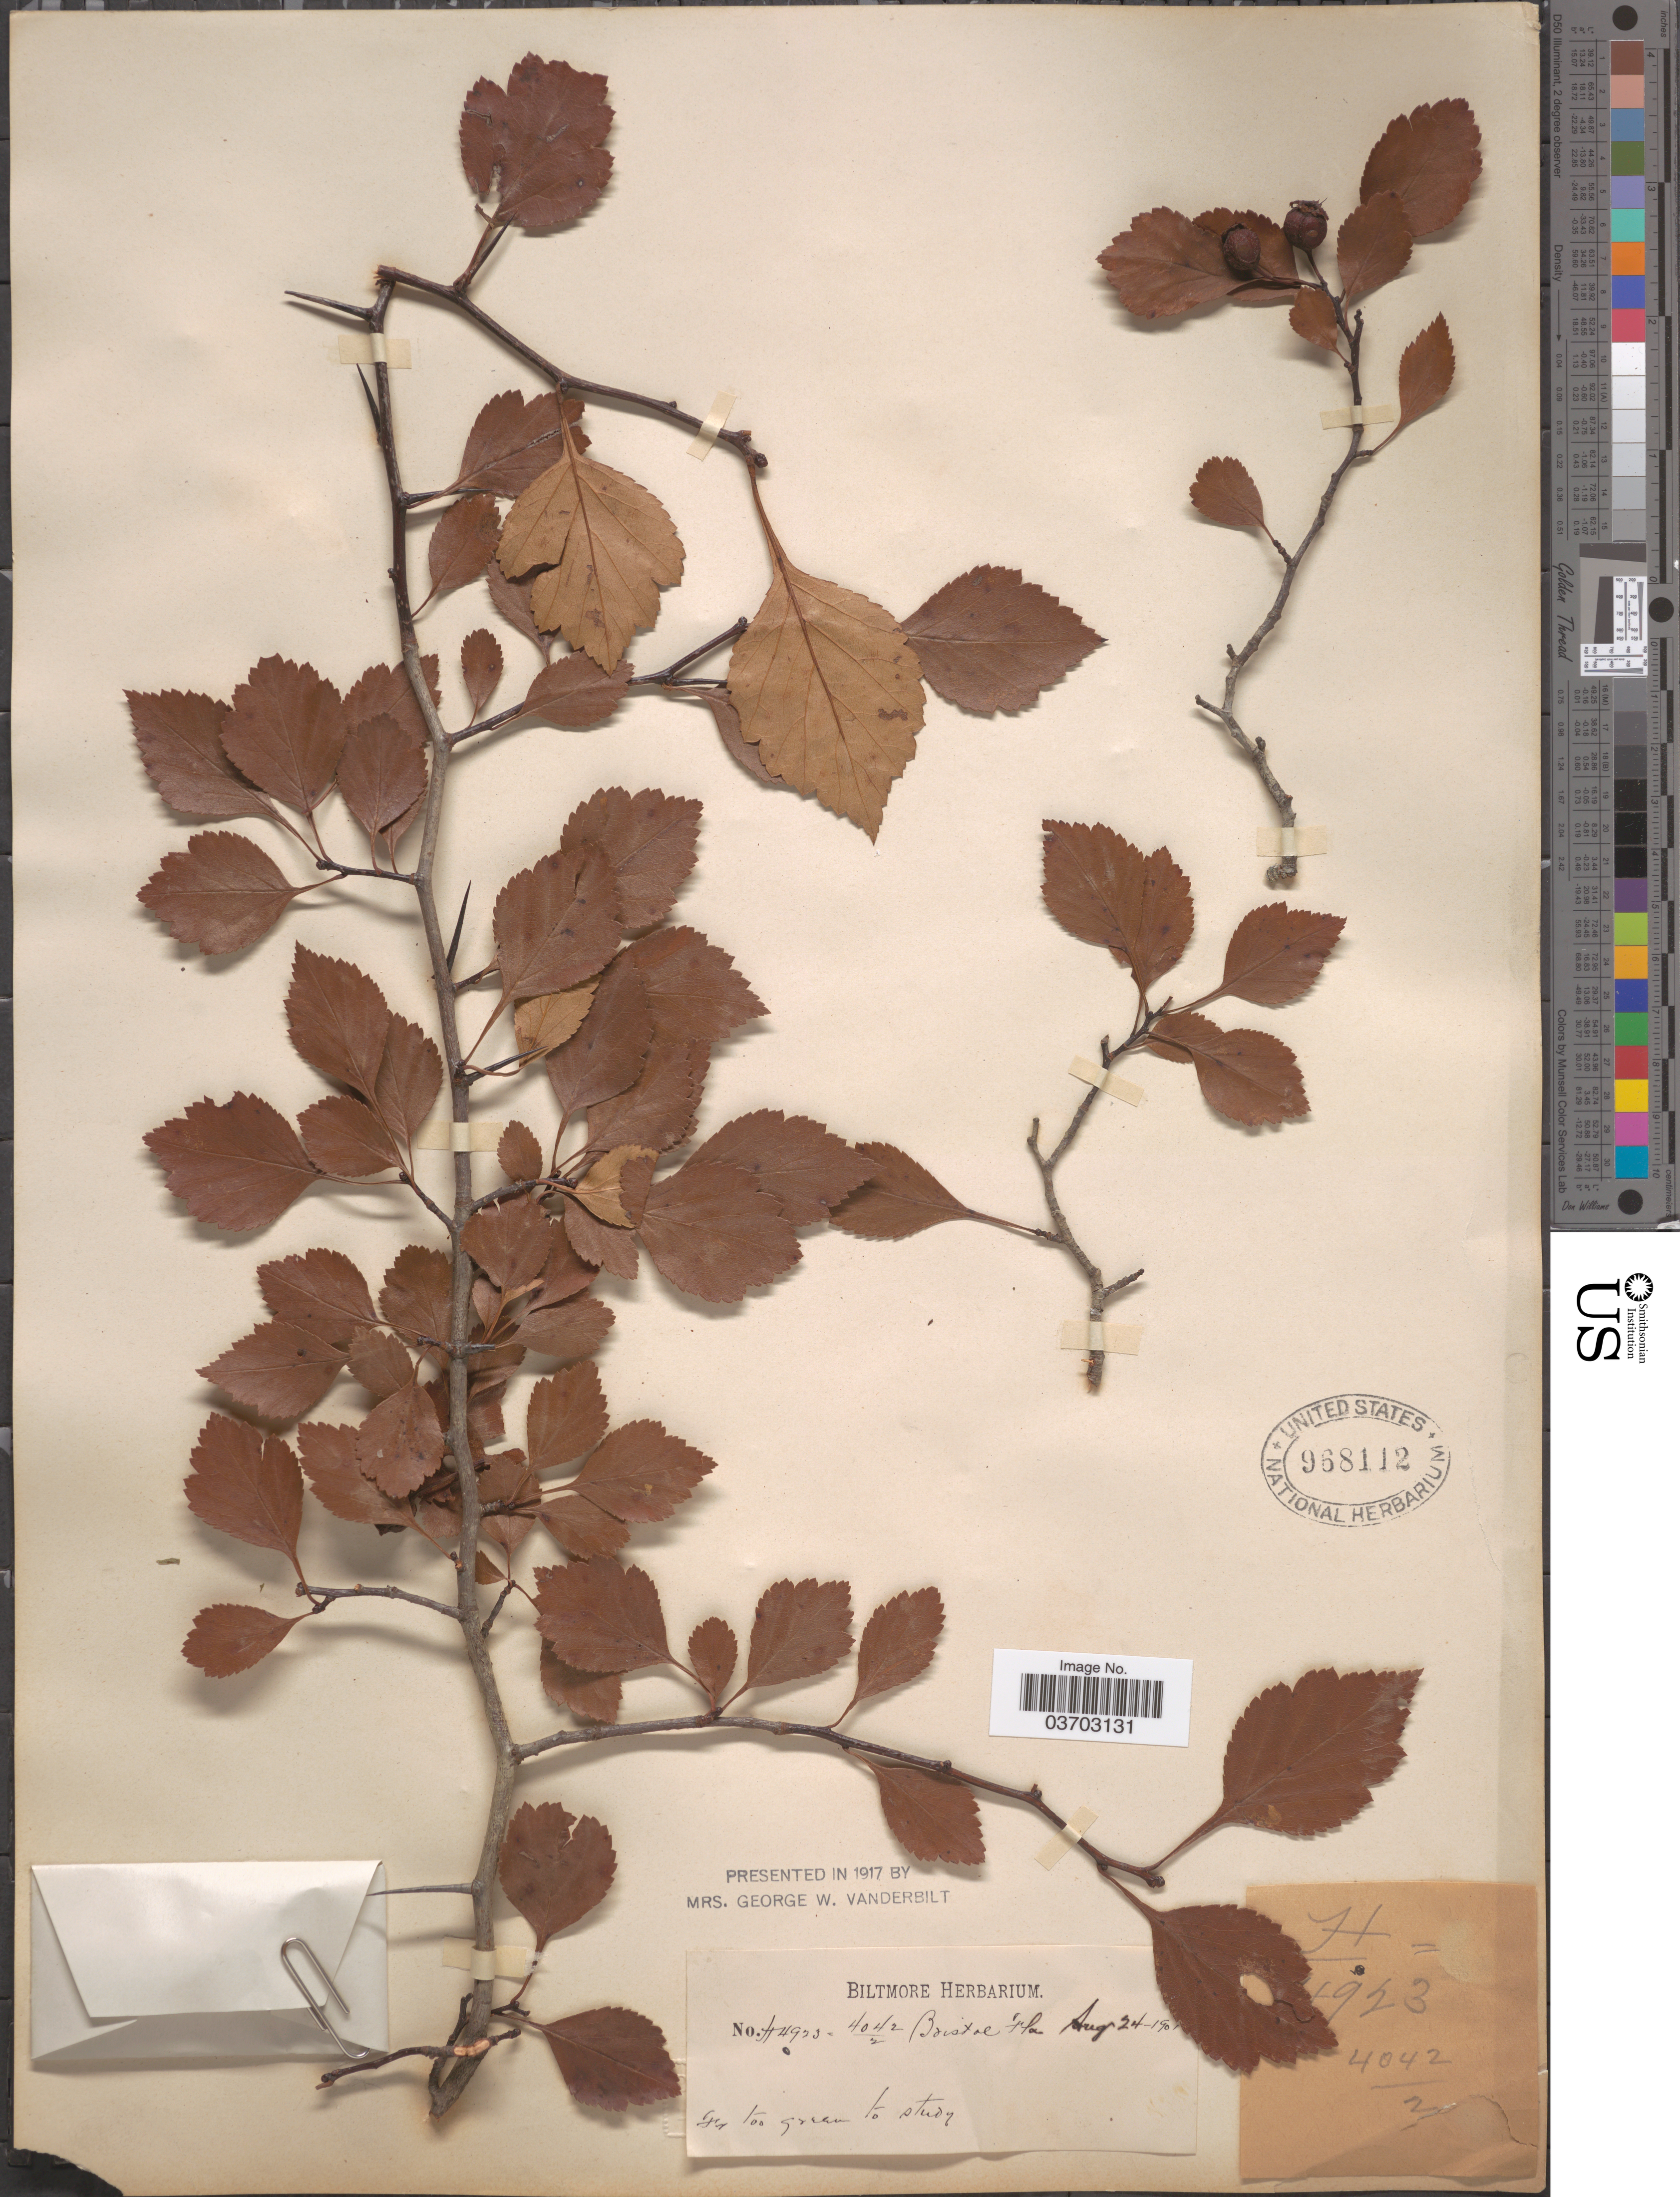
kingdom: Plantae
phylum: Tracheophyta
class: Magnoliopsida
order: Rosales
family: Rosaceae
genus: Crataegus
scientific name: Crataegus sp.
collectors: ex herb. Biltmore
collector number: H/4923=4042/2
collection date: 1901-08-24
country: United States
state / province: Florida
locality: Bristol.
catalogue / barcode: US 968112